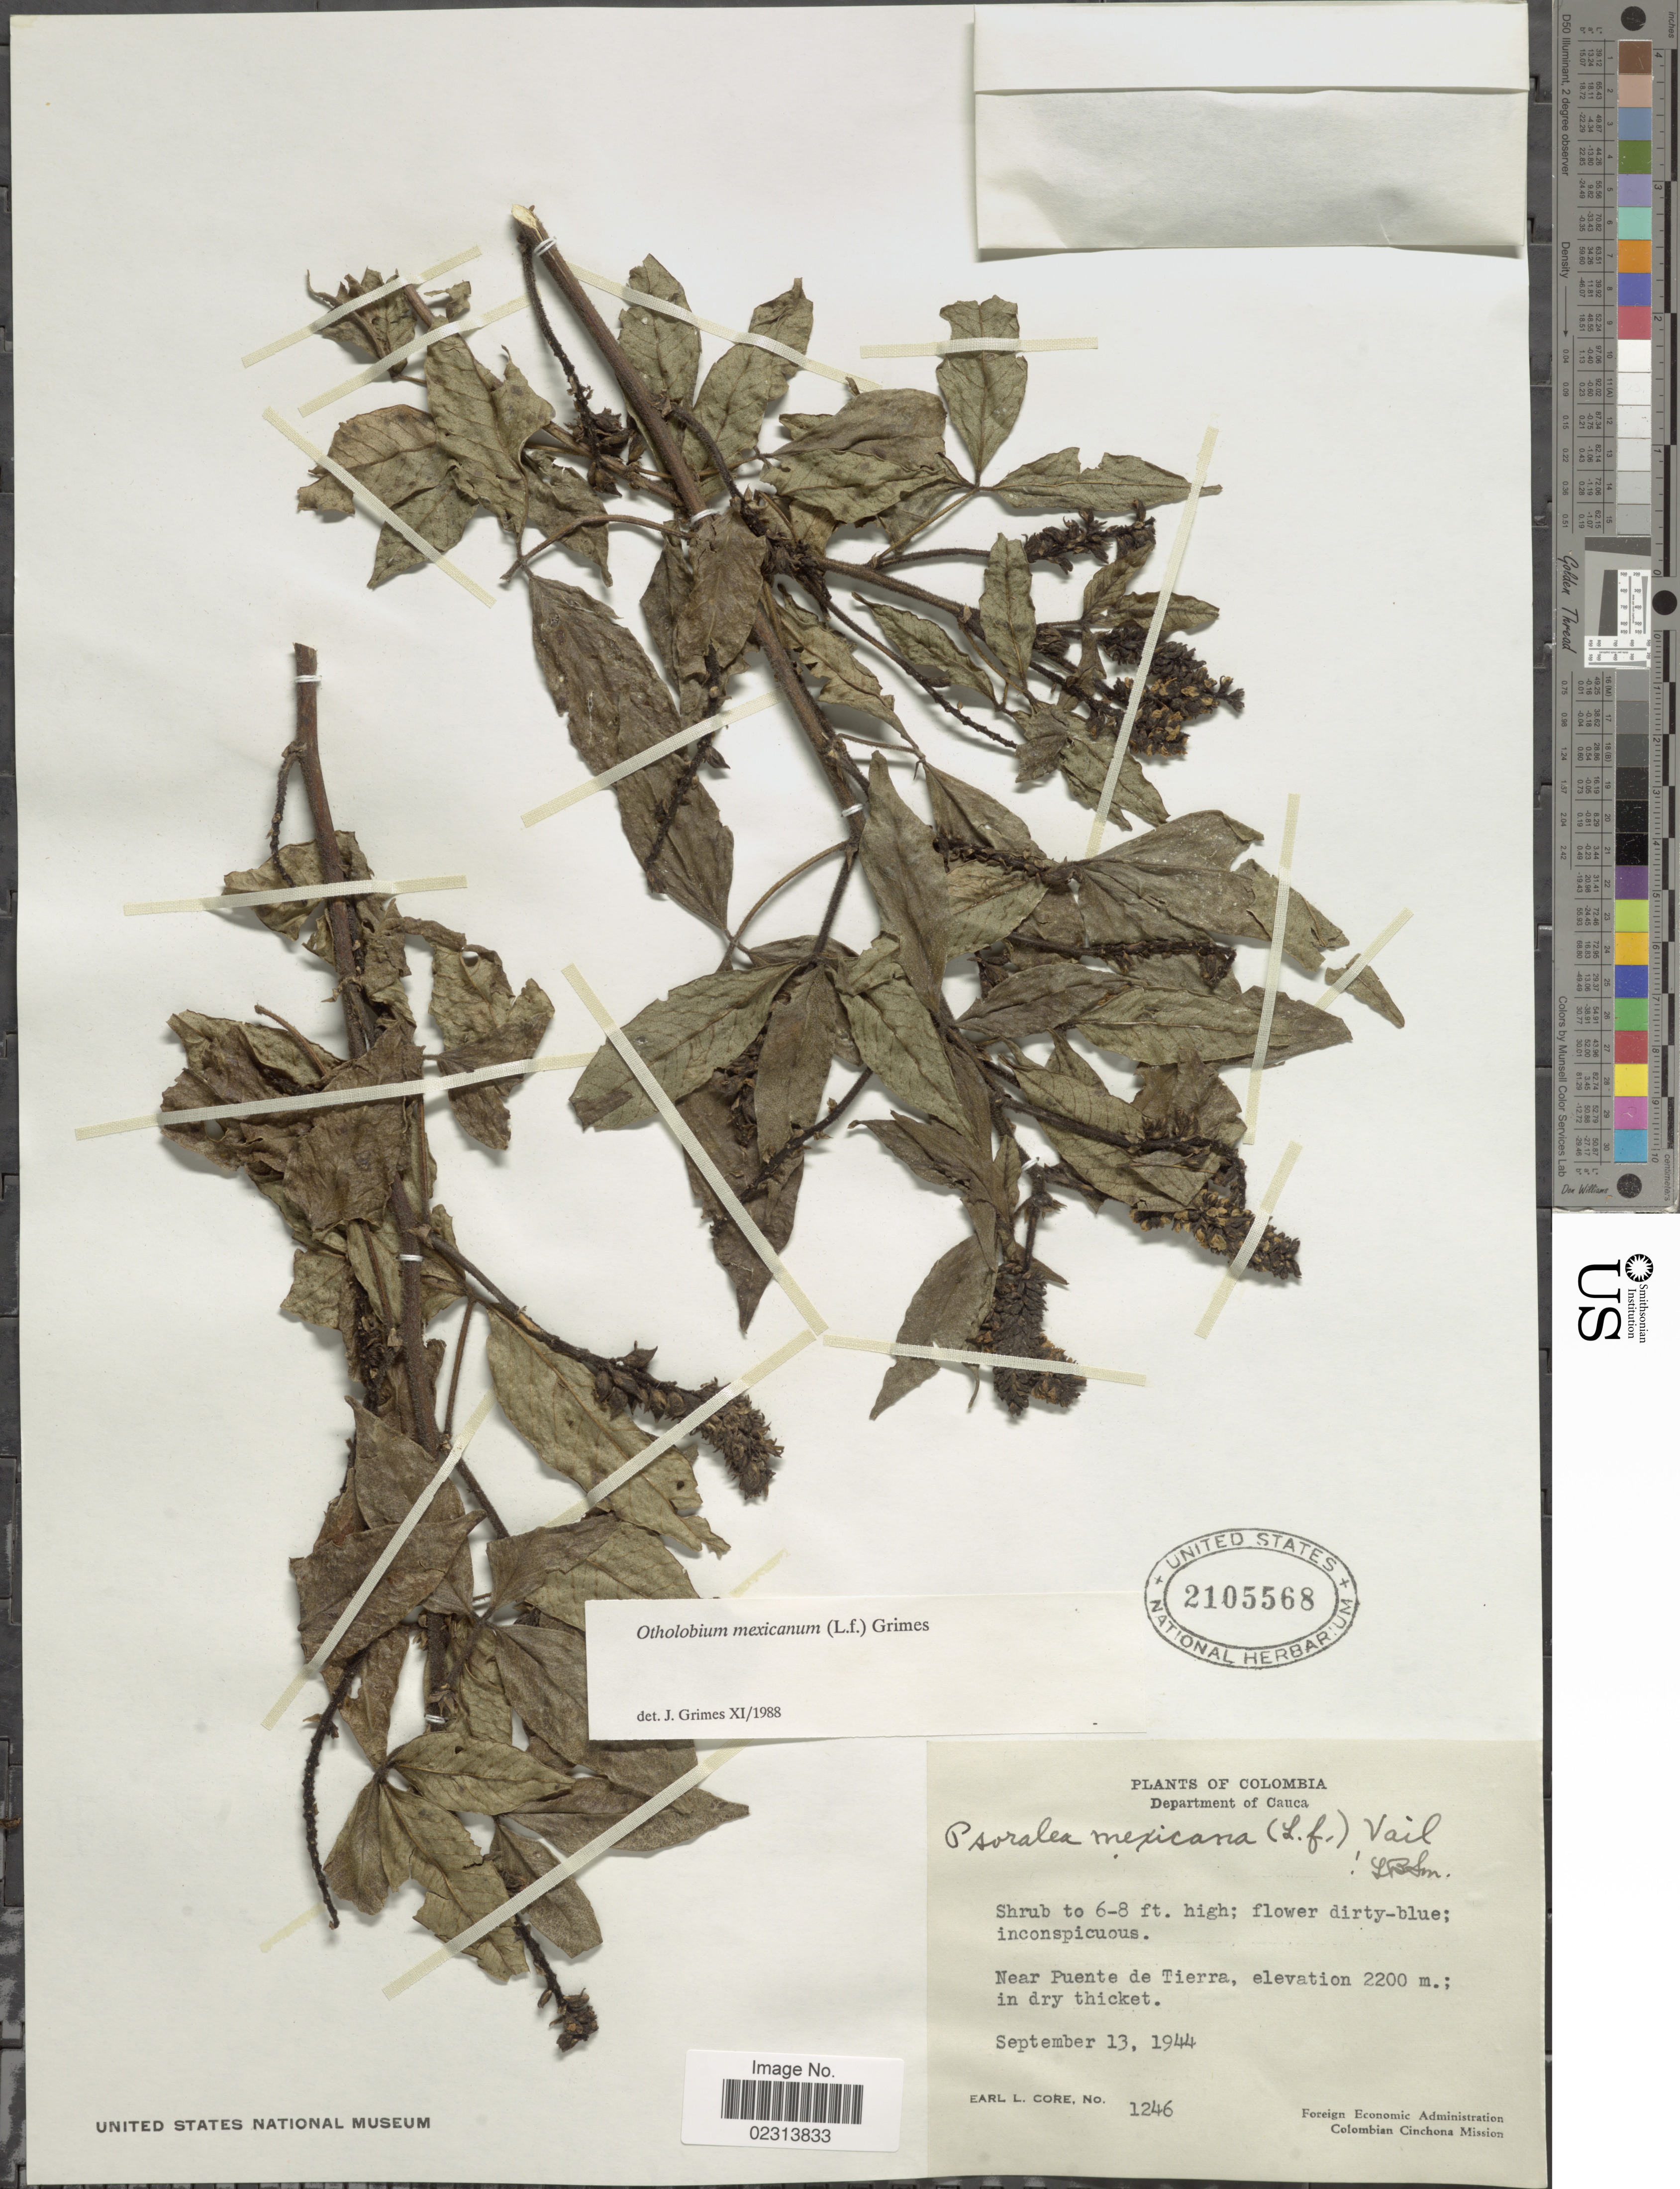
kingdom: Plantae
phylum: Tracheophyta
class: Magnoliopsida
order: Fabales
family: Fabaceae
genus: Otholobium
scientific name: Otholobium mexicanum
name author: (L. f.) J.W. Grimes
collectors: E. L. Core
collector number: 1246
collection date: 1944-09-13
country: Colombia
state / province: Cauca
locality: Department of Cauca, Near Puente de Tierra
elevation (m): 2200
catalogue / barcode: US 2105568